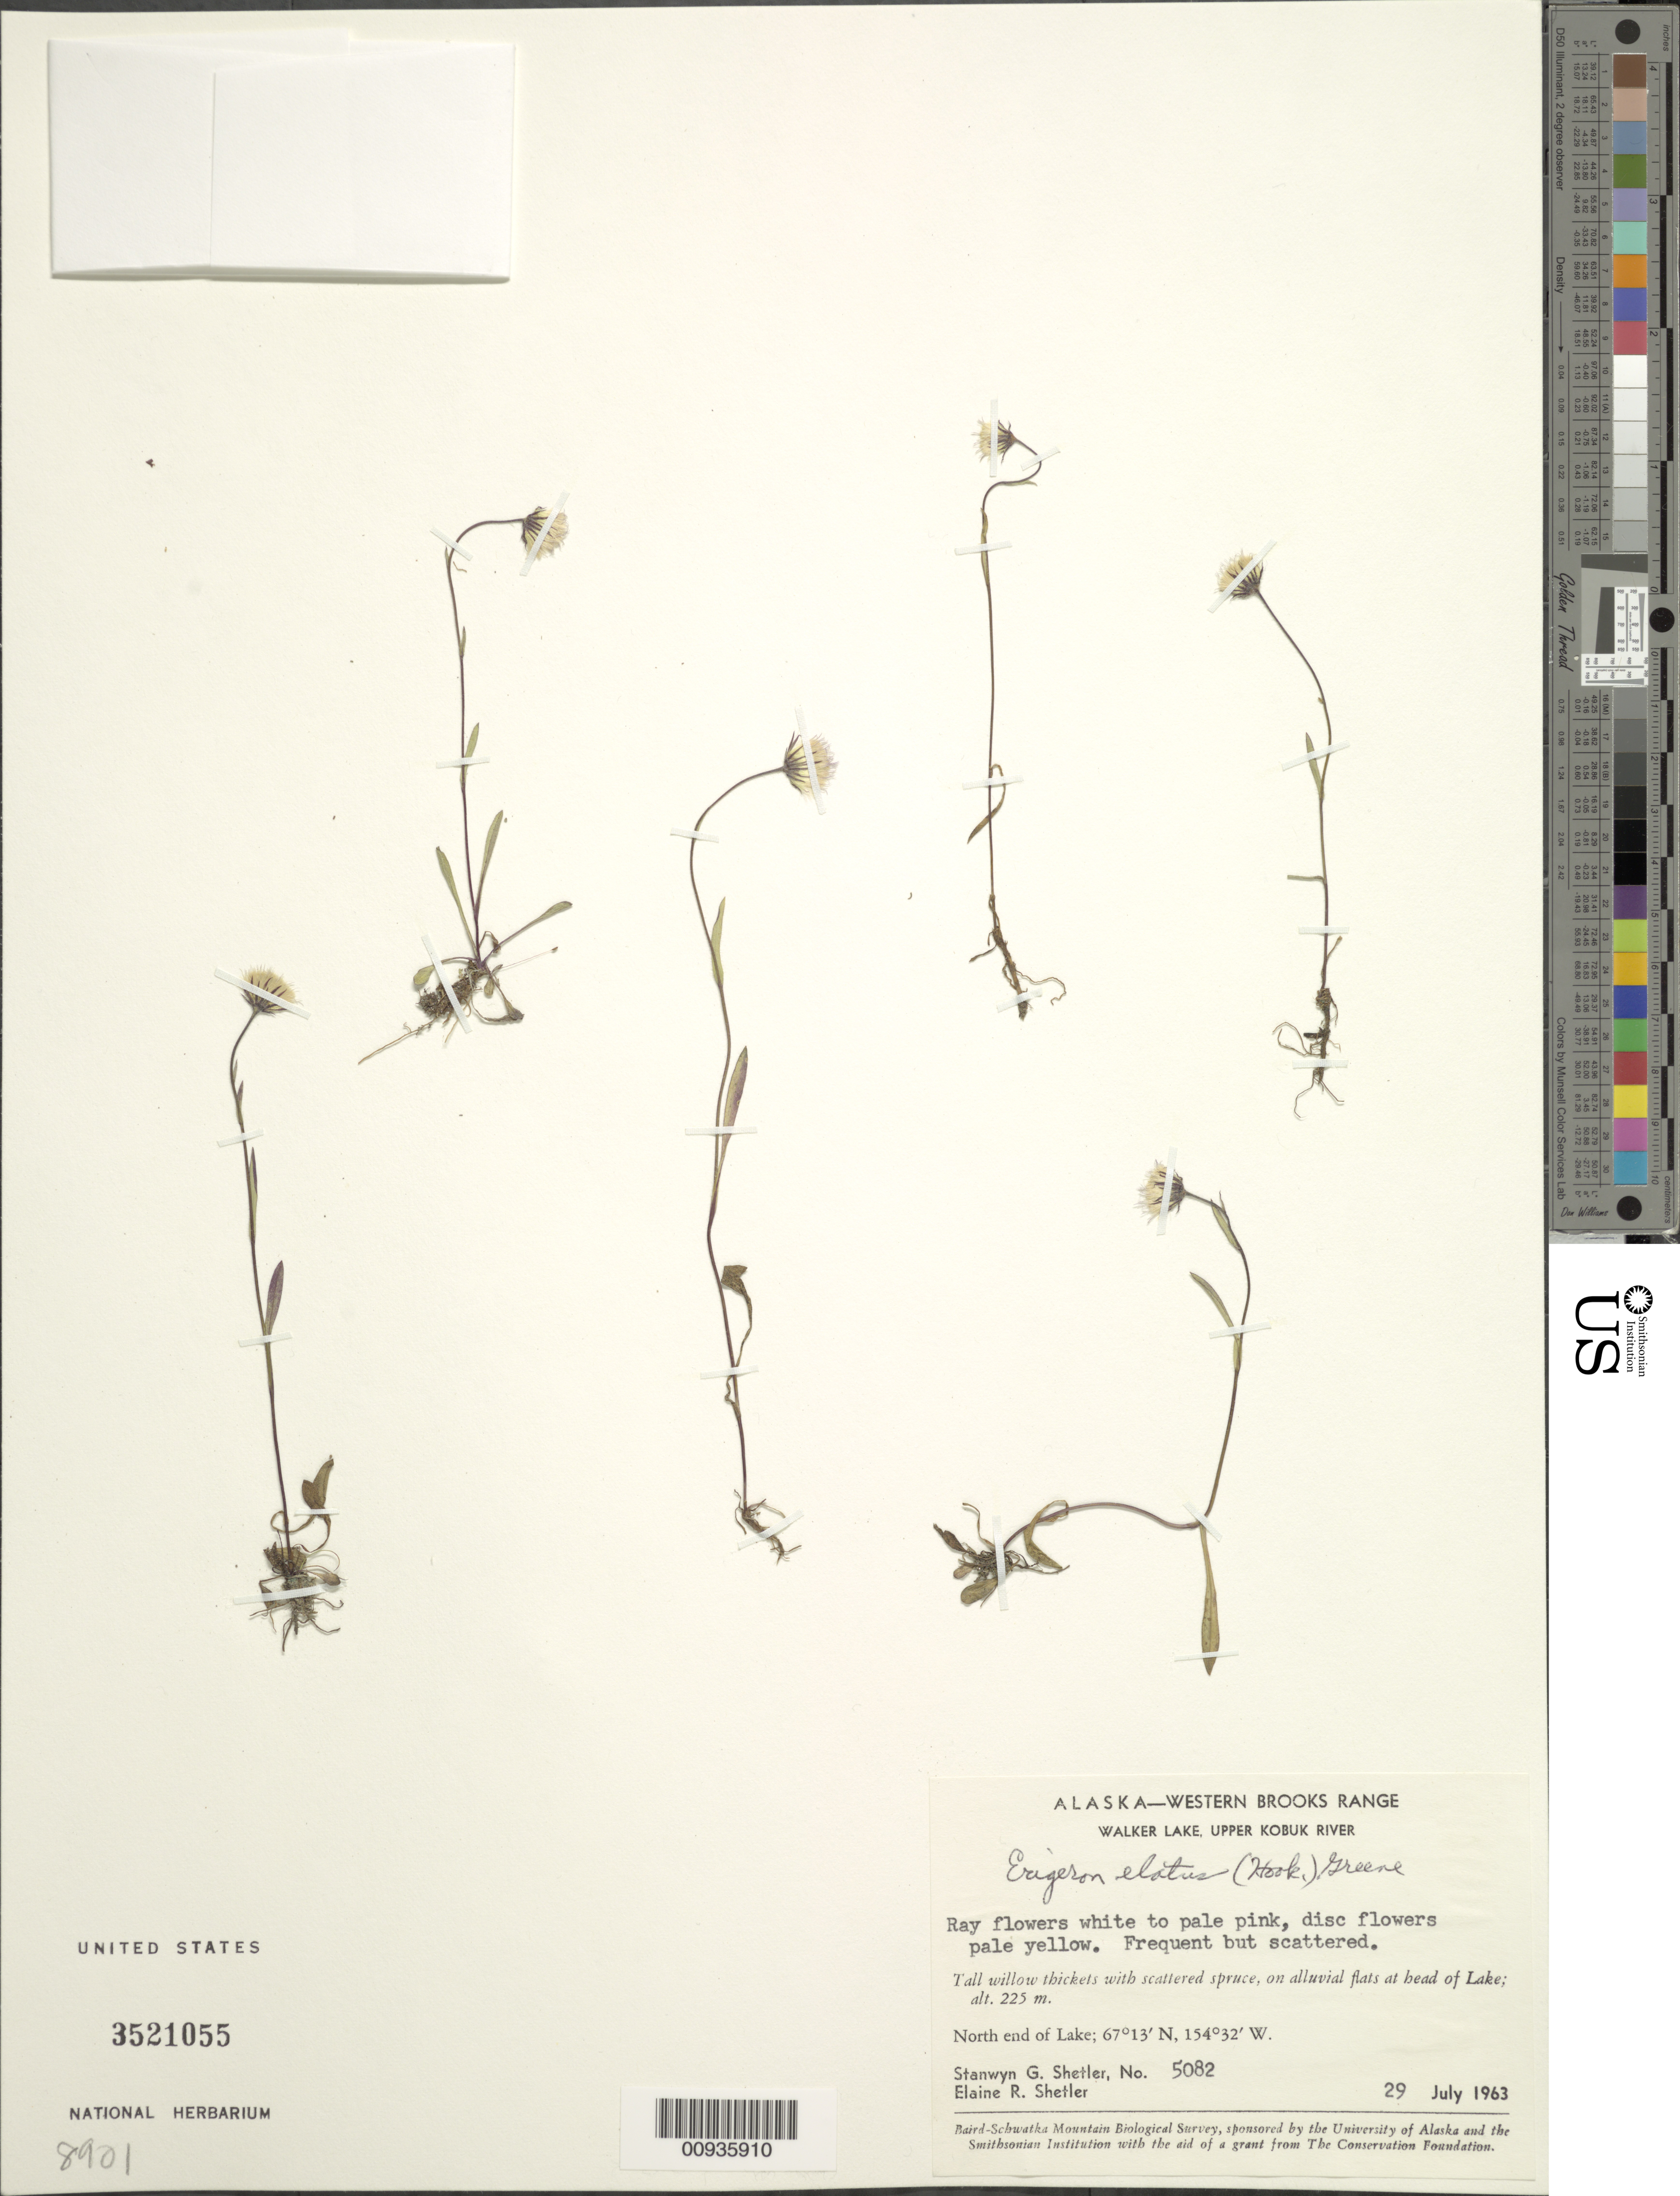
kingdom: Plantae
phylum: Tracheophyta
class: Magnoliopsida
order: Asterales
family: Asteraceae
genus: Erigeron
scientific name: Erigeron elatus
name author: (Hook.) Greene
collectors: S. Shetler & E. R. Shetler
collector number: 5082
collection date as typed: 29 Jul 1963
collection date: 1963-07-29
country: United States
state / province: Alaska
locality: North end of Walker Lake. Western Brooks Range, Upper Kobuk River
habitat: Tall willow thickets with scattered spruce, on alluvial flats at head of Lake. Bank of small inlet stream.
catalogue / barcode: US 3521055